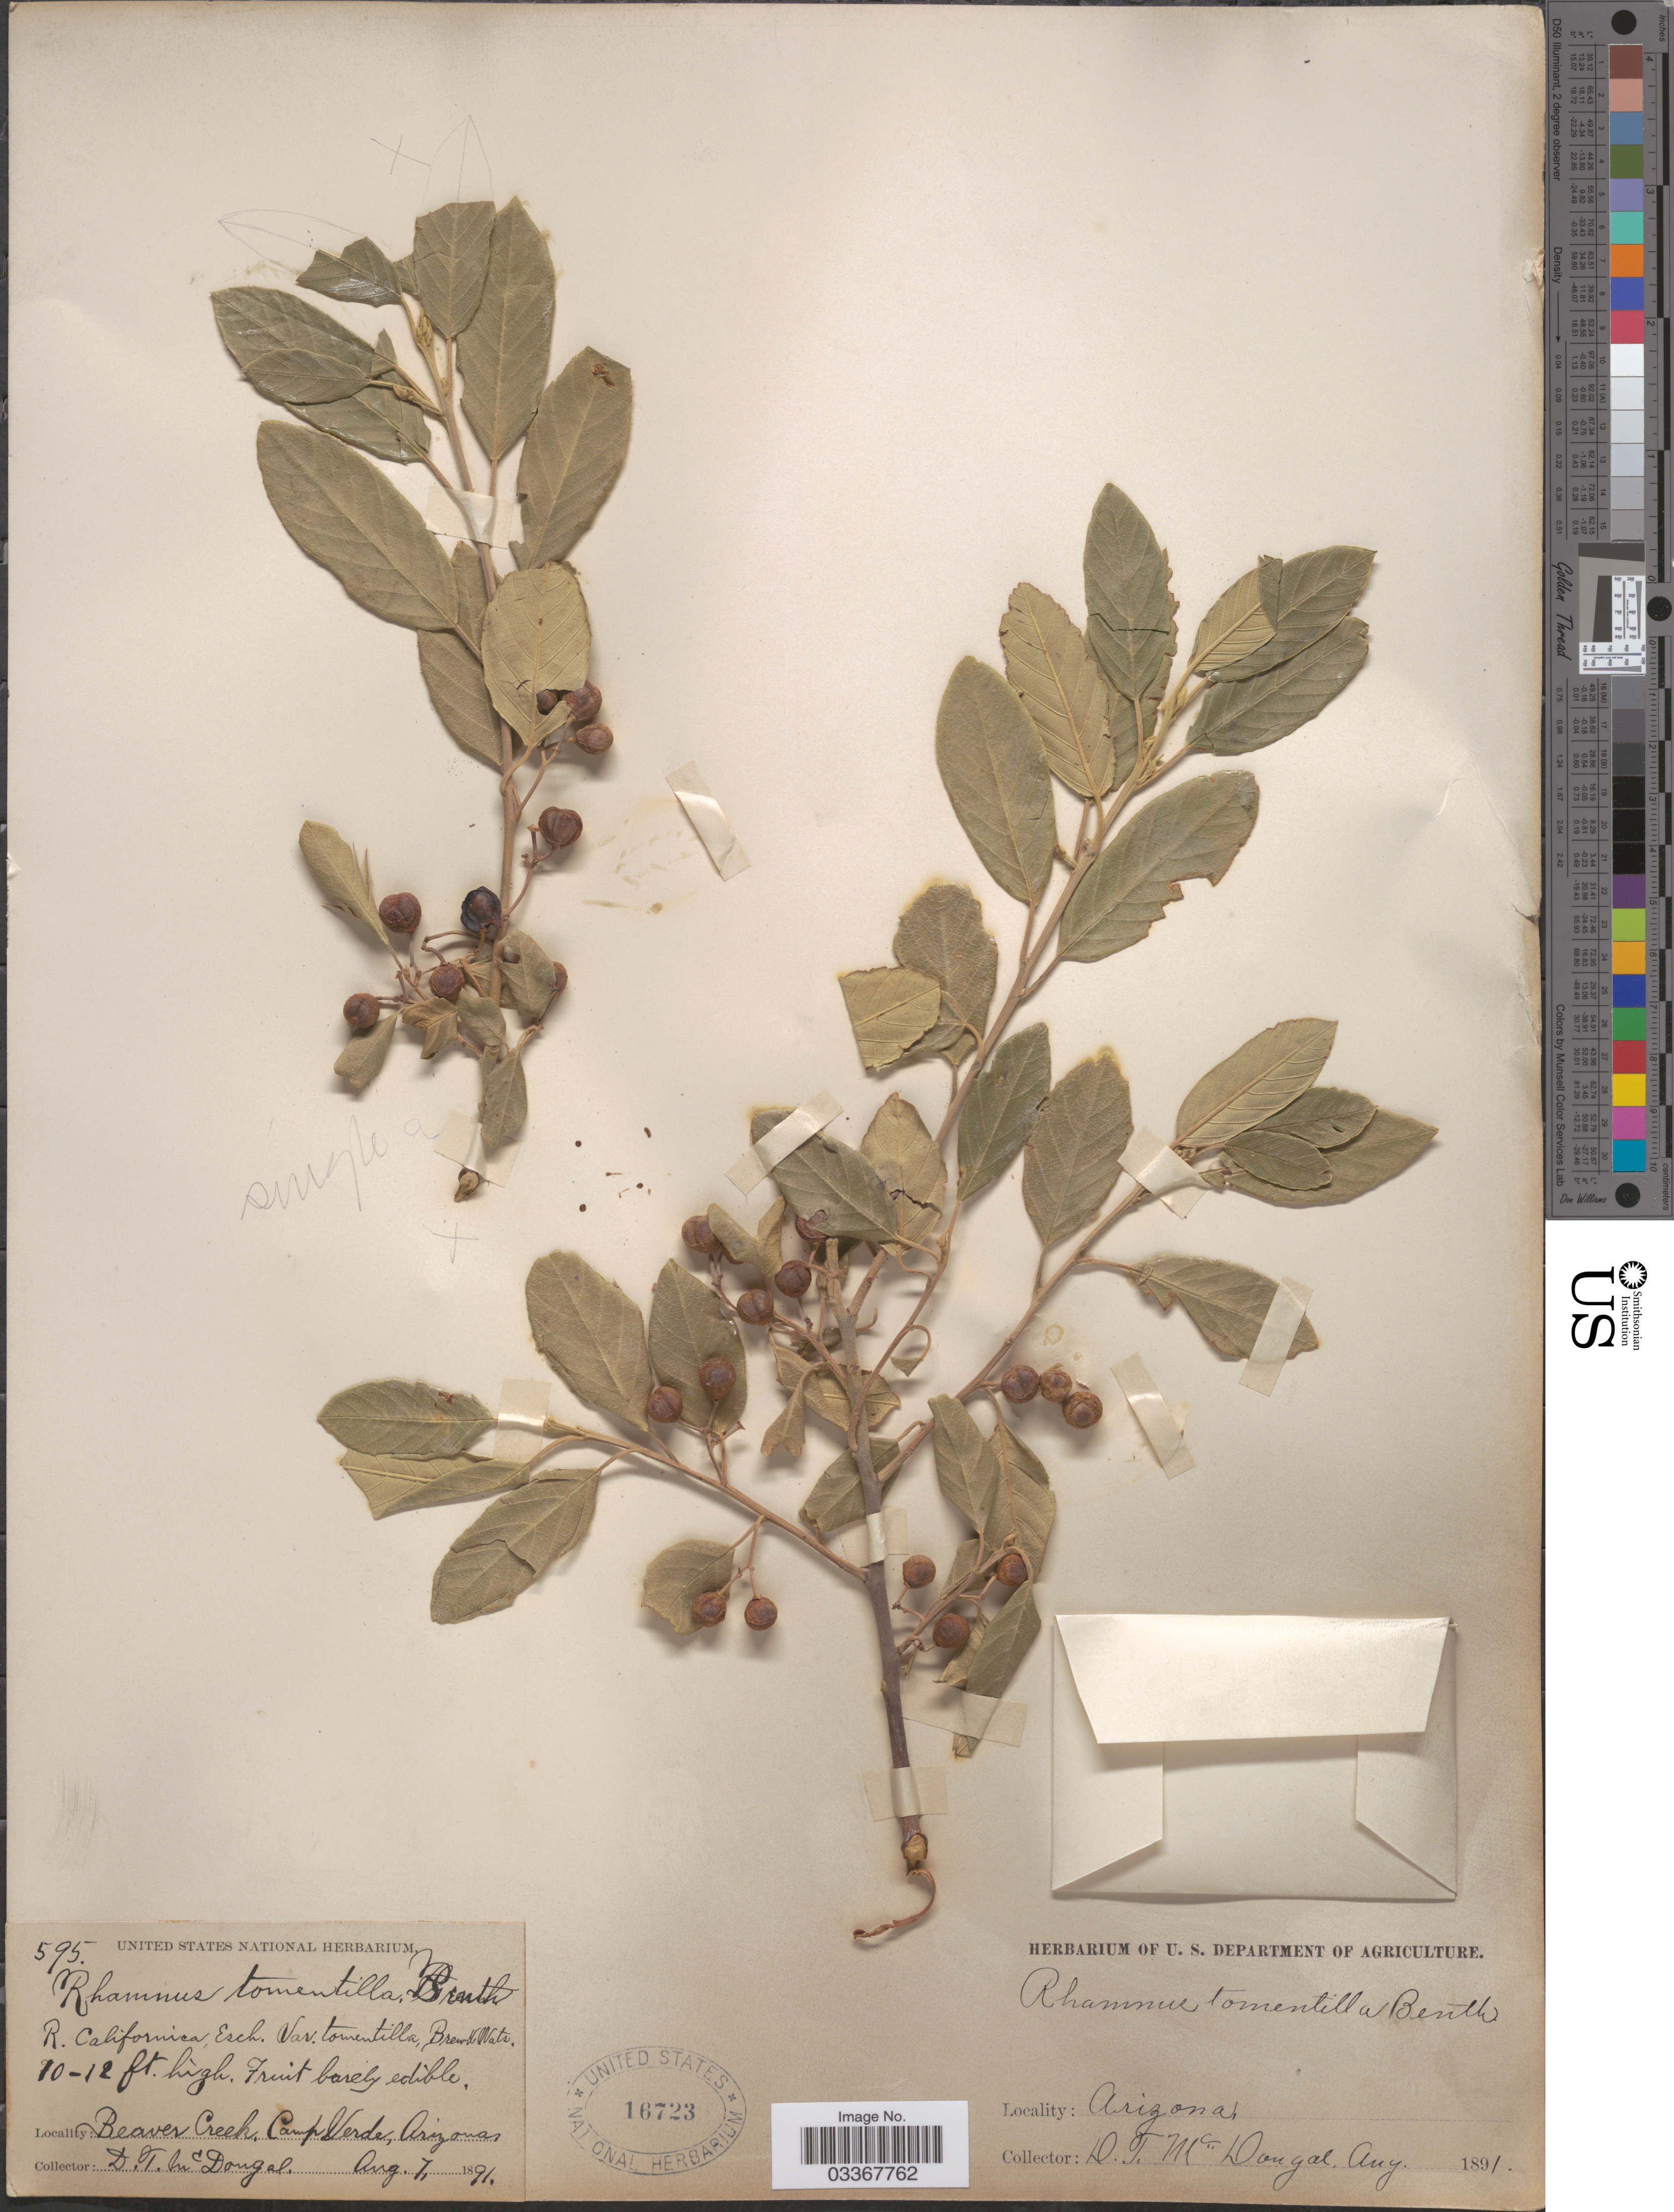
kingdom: Plantae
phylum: Tracheophyta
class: Magnoliopsida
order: Rosales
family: Rhamnaceae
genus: Frangula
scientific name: Frangula californica subsp. ursina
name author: (Greene) Kartesz & Gandhi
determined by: Strong, Mark T., (BOT), Smithsonian Institution - National Museum of Natural History (UNITED STATES)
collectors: D. McDougal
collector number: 595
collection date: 1891-08-07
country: United States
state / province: Arizona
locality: Beaver Creek, Camp Verde.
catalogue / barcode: US 16723